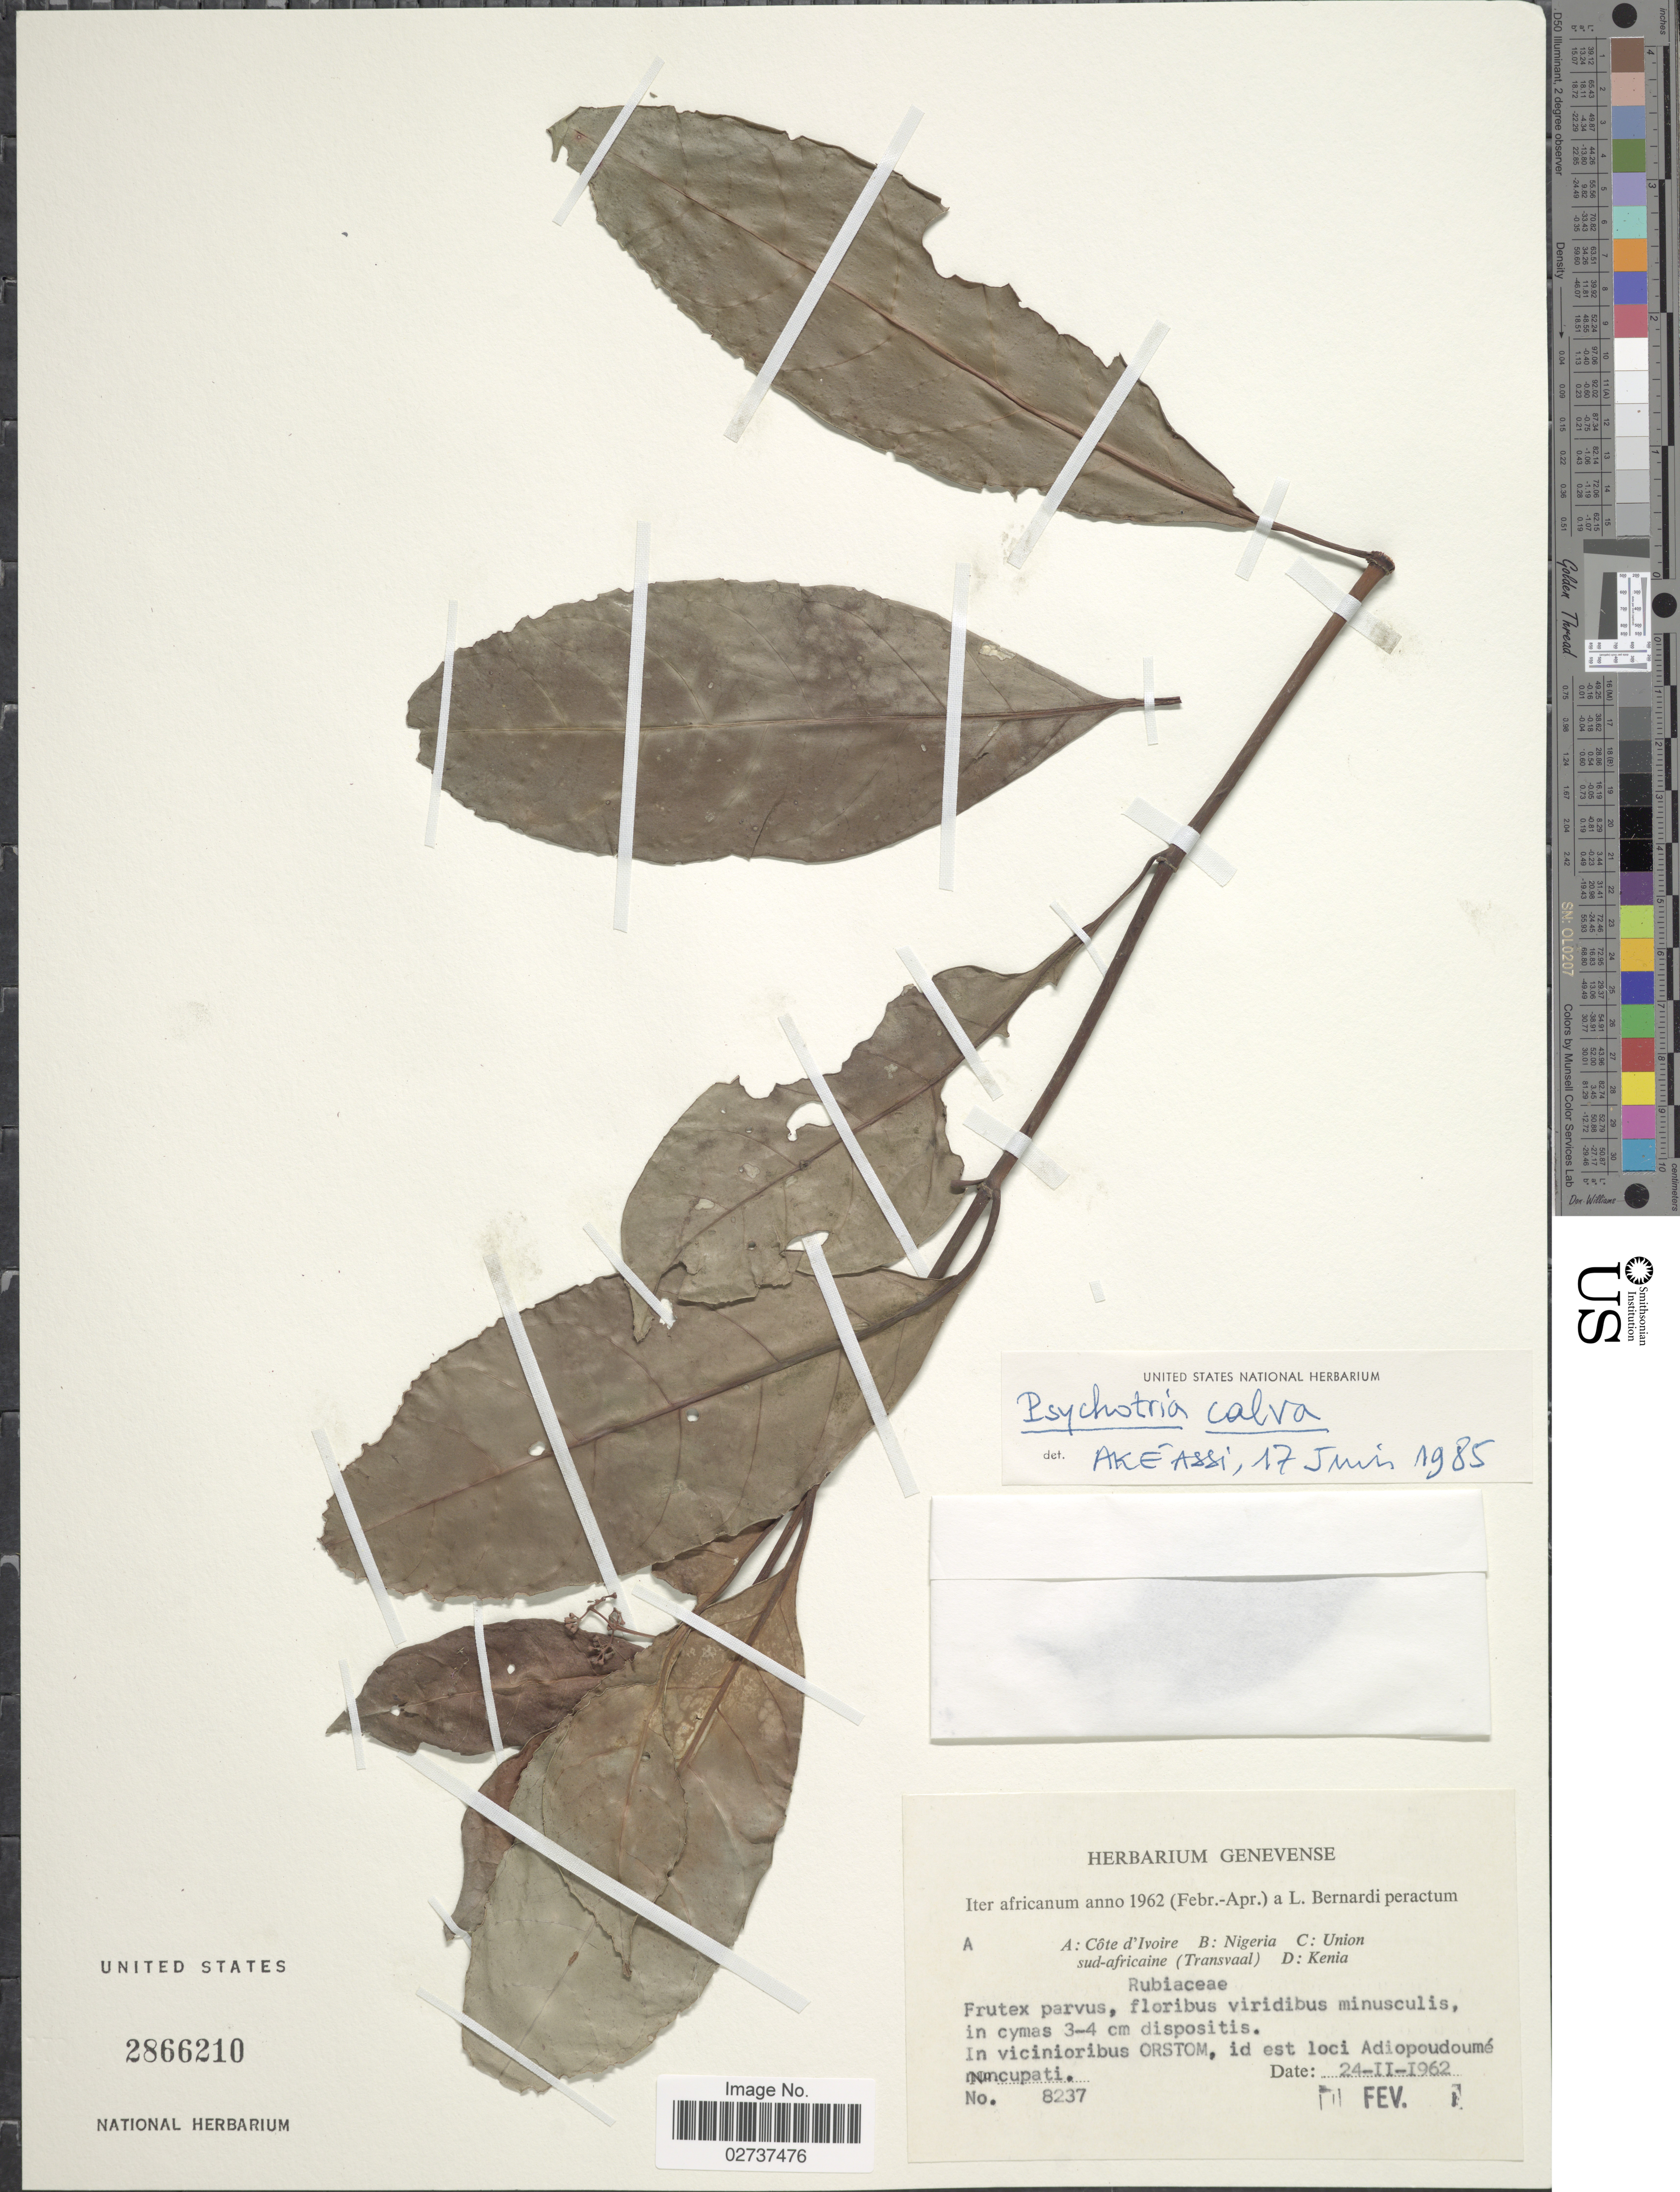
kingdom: Plantae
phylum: Tracheophyta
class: Magnoliopsida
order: Gentianales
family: Rubiaceae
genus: Psychotria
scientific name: Psychotria calva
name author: Hiern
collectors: L. Bernardi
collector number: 8237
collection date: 1962-02-24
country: Ivory Coast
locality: Cote d'Ivoire, In vicinioribus ORSTOM, id est Adiopoudoume [illegible text]cupati.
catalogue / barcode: US 2866210